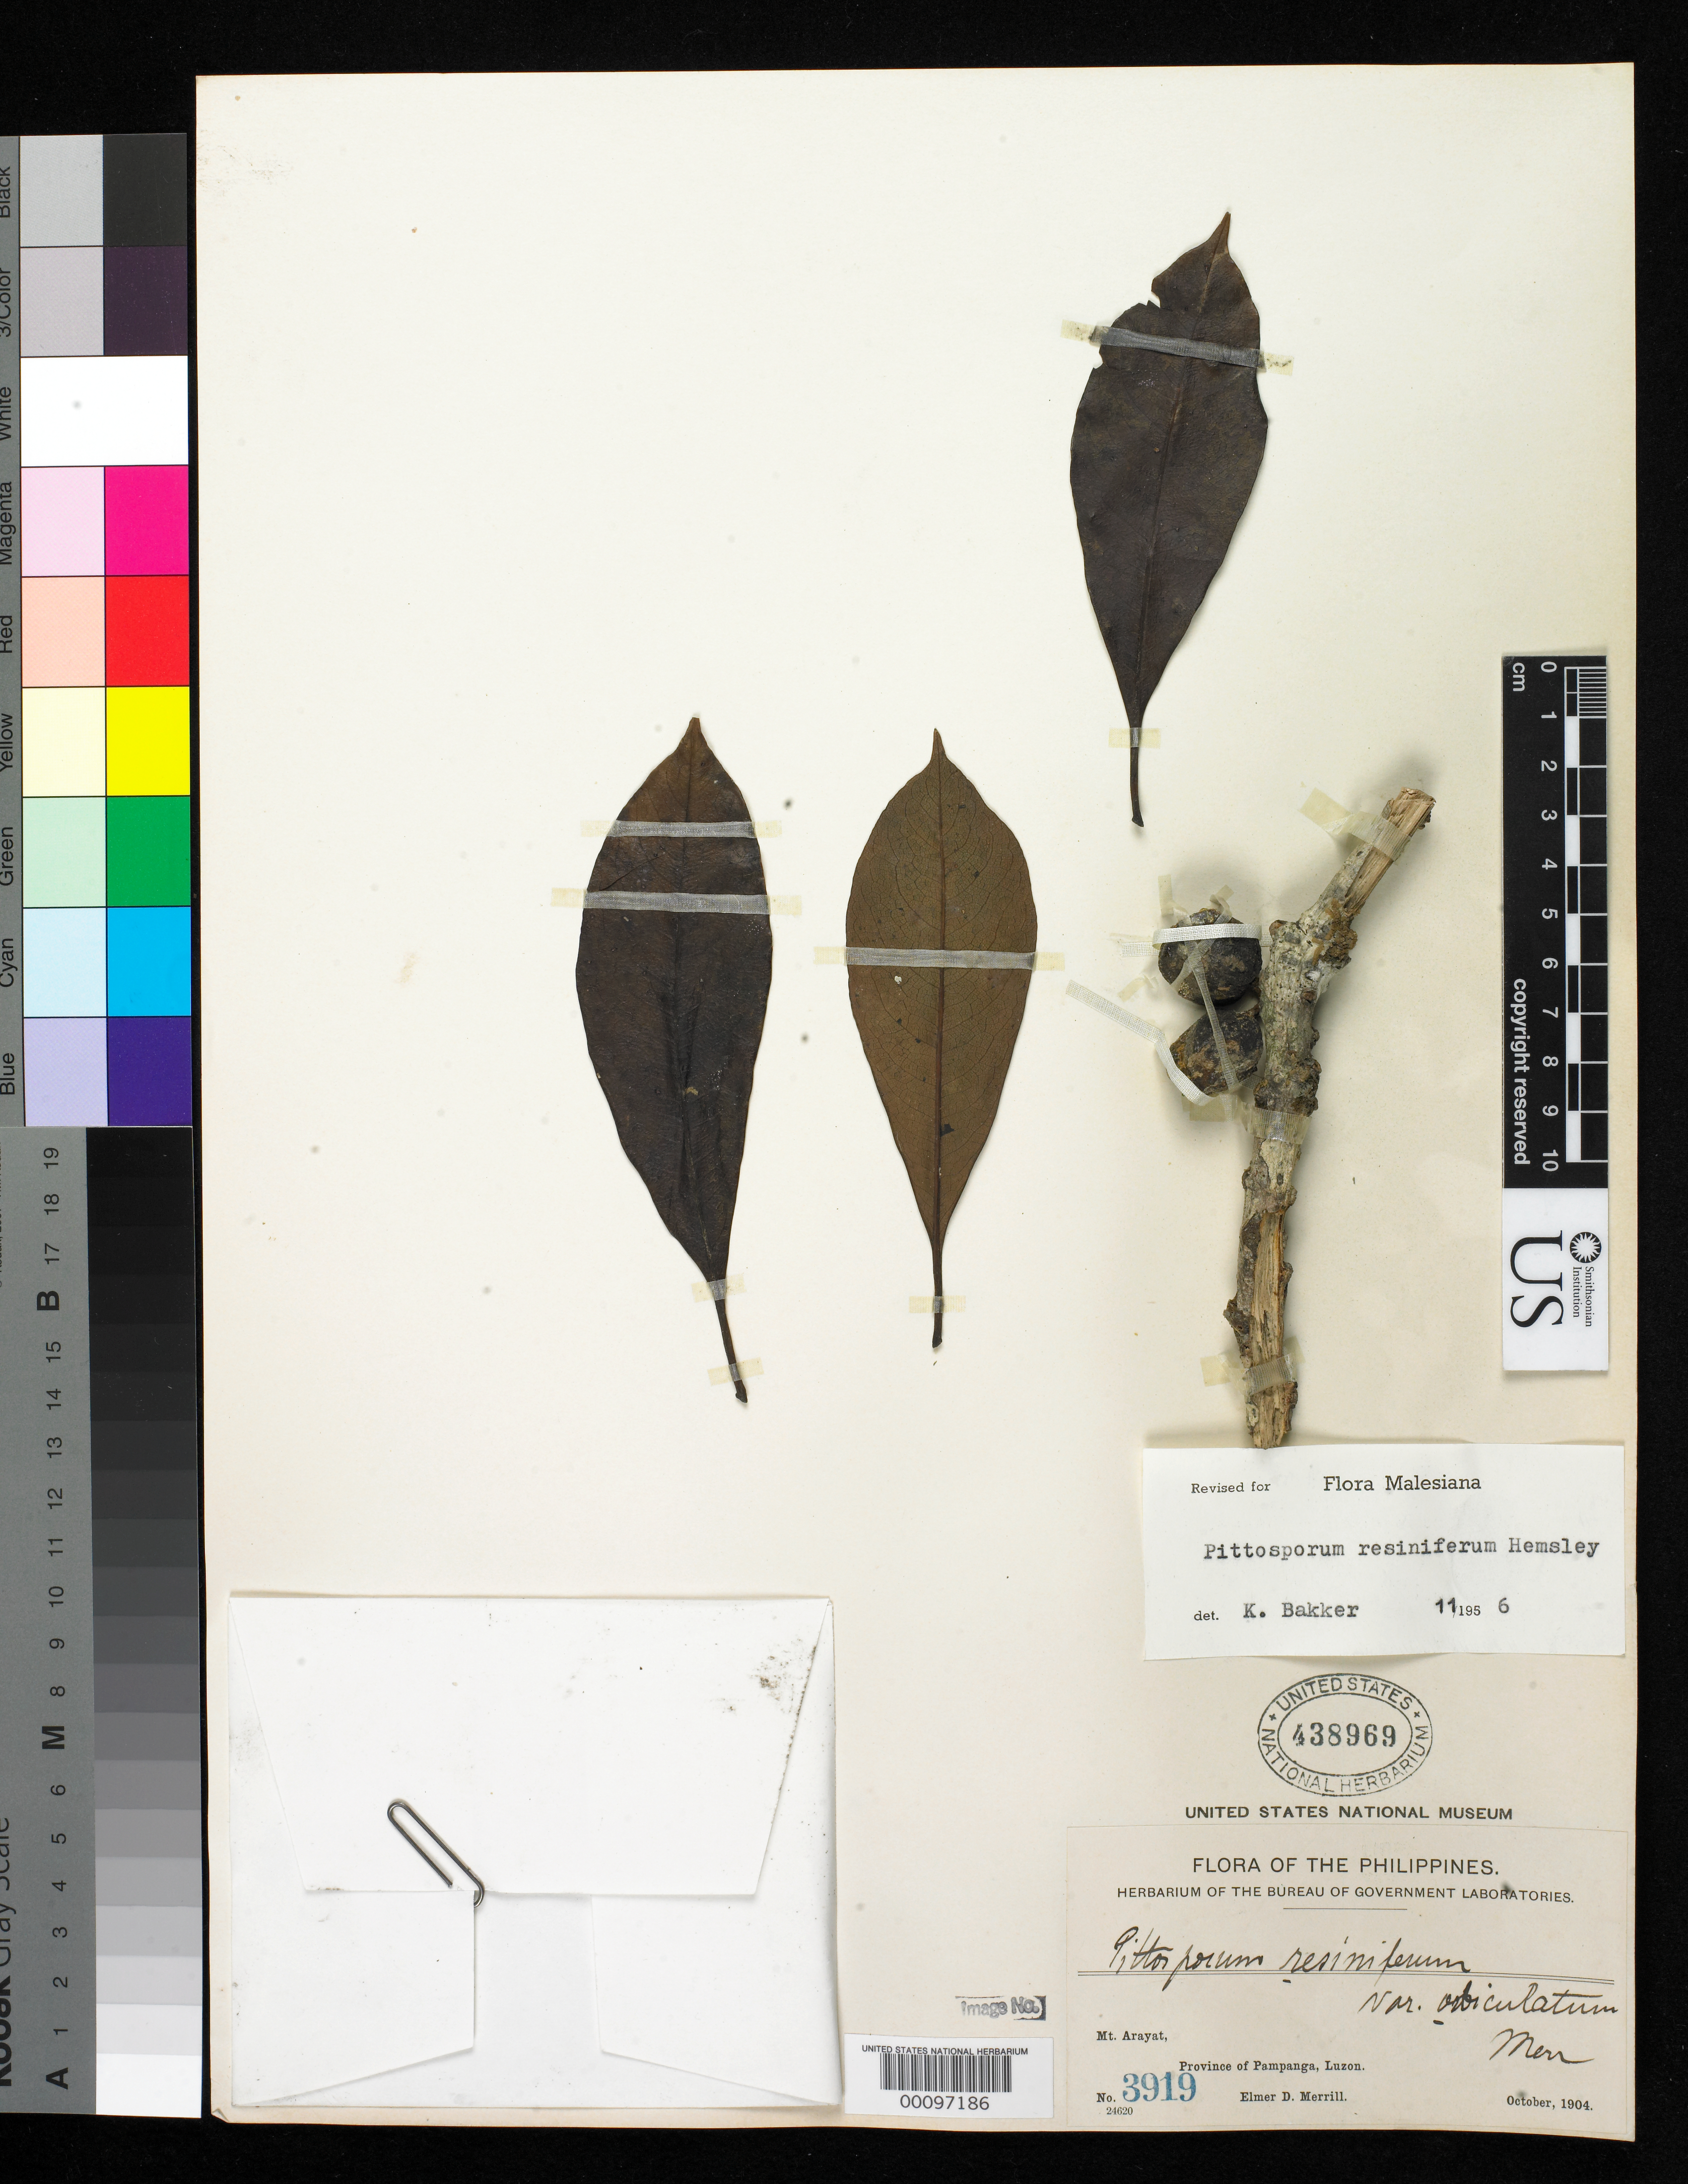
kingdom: Plantae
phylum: Tracheophyta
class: Magnoliopsida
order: Apiales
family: Pittosporaceae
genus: Pittosporum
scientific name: Pittosporum resiniferum var. orbiculatum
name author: Merr.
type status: Isotype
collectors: E. D. Merrill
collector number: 3919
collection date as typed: Oct 1904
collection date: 1904-10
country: Philippines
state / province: Central Luzon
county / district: Pampanga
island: Luzon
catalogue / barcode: US 438969